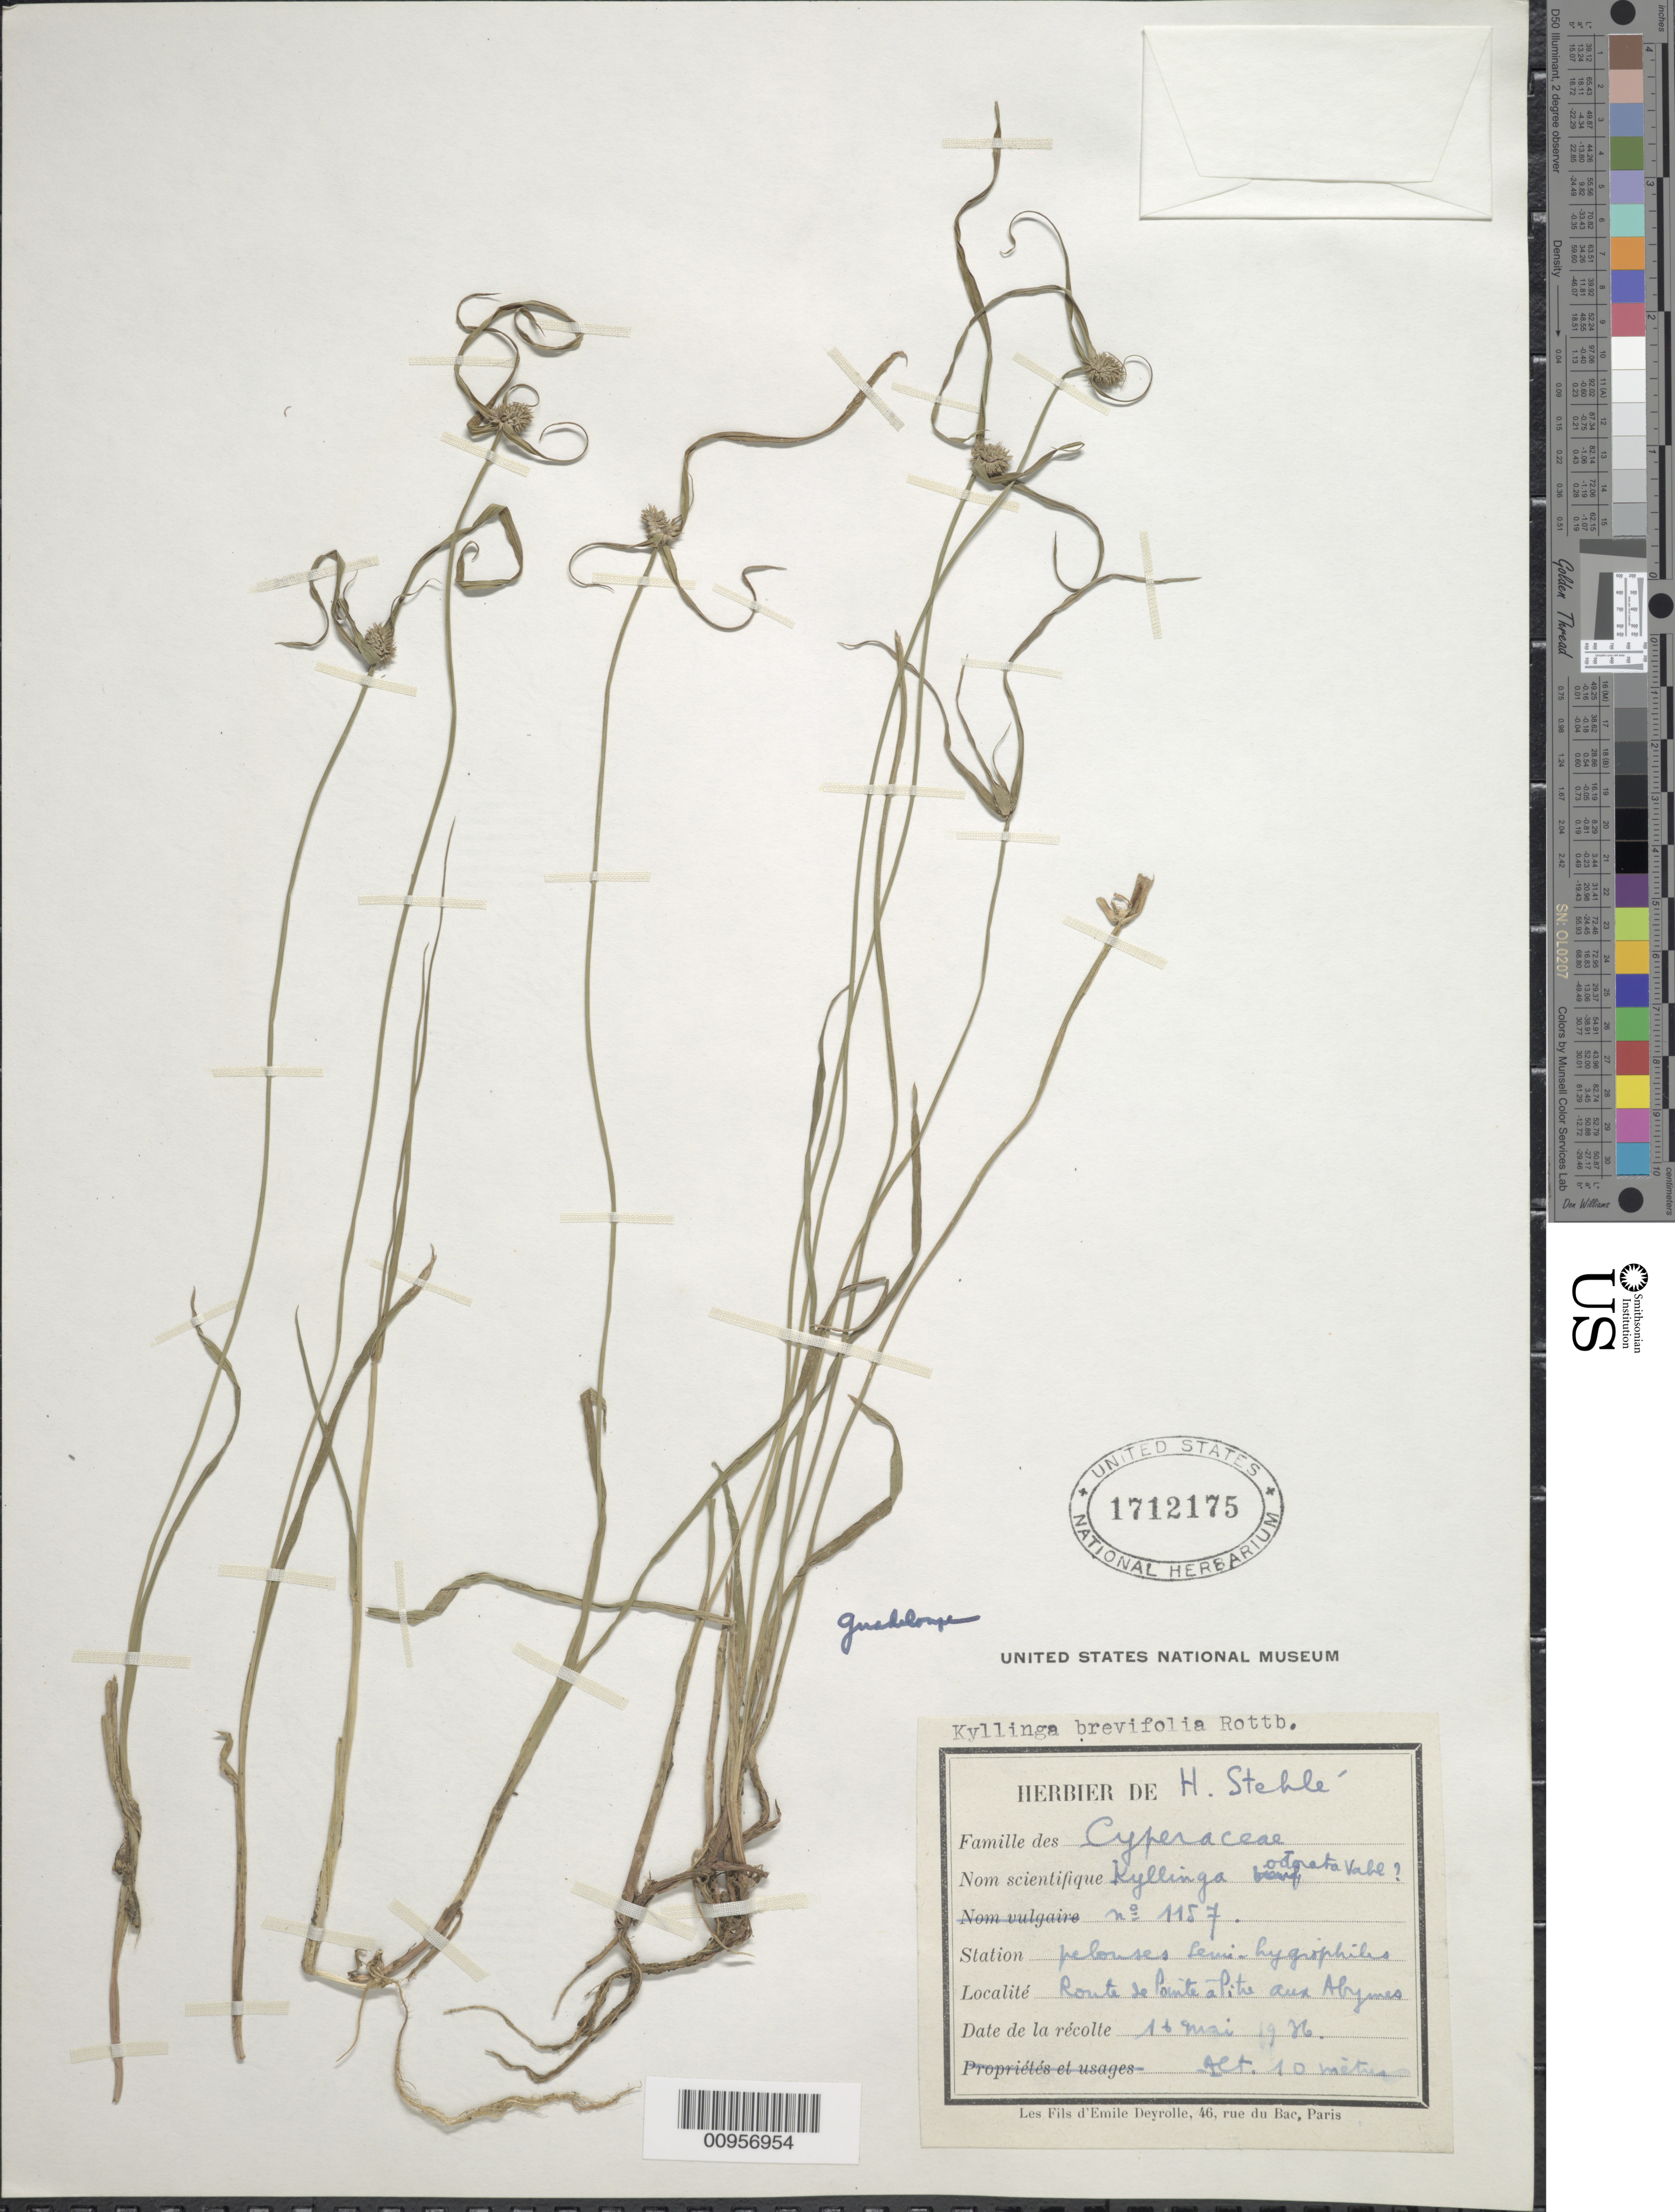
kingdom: Plantae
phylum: Tracheophyta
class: Liliopsida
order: Poales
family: Cyperaceae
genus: Cyperus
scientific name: Cyperus brevifolius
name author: (Rottb.) Hassk.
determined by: Strong, M. T., (US), Smithsonian Institution - National Museum of Natural History (UNITED STATES)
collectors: H. Stehlé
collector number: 1157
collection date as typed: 16 May 1936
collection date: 1936-05-16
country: Guadeloupe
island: Grande Terre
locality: Route de Pointe à Pitre aux Abymes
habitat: Pelouses semi-hygrophiles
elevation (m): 10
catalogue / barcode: US 1712175